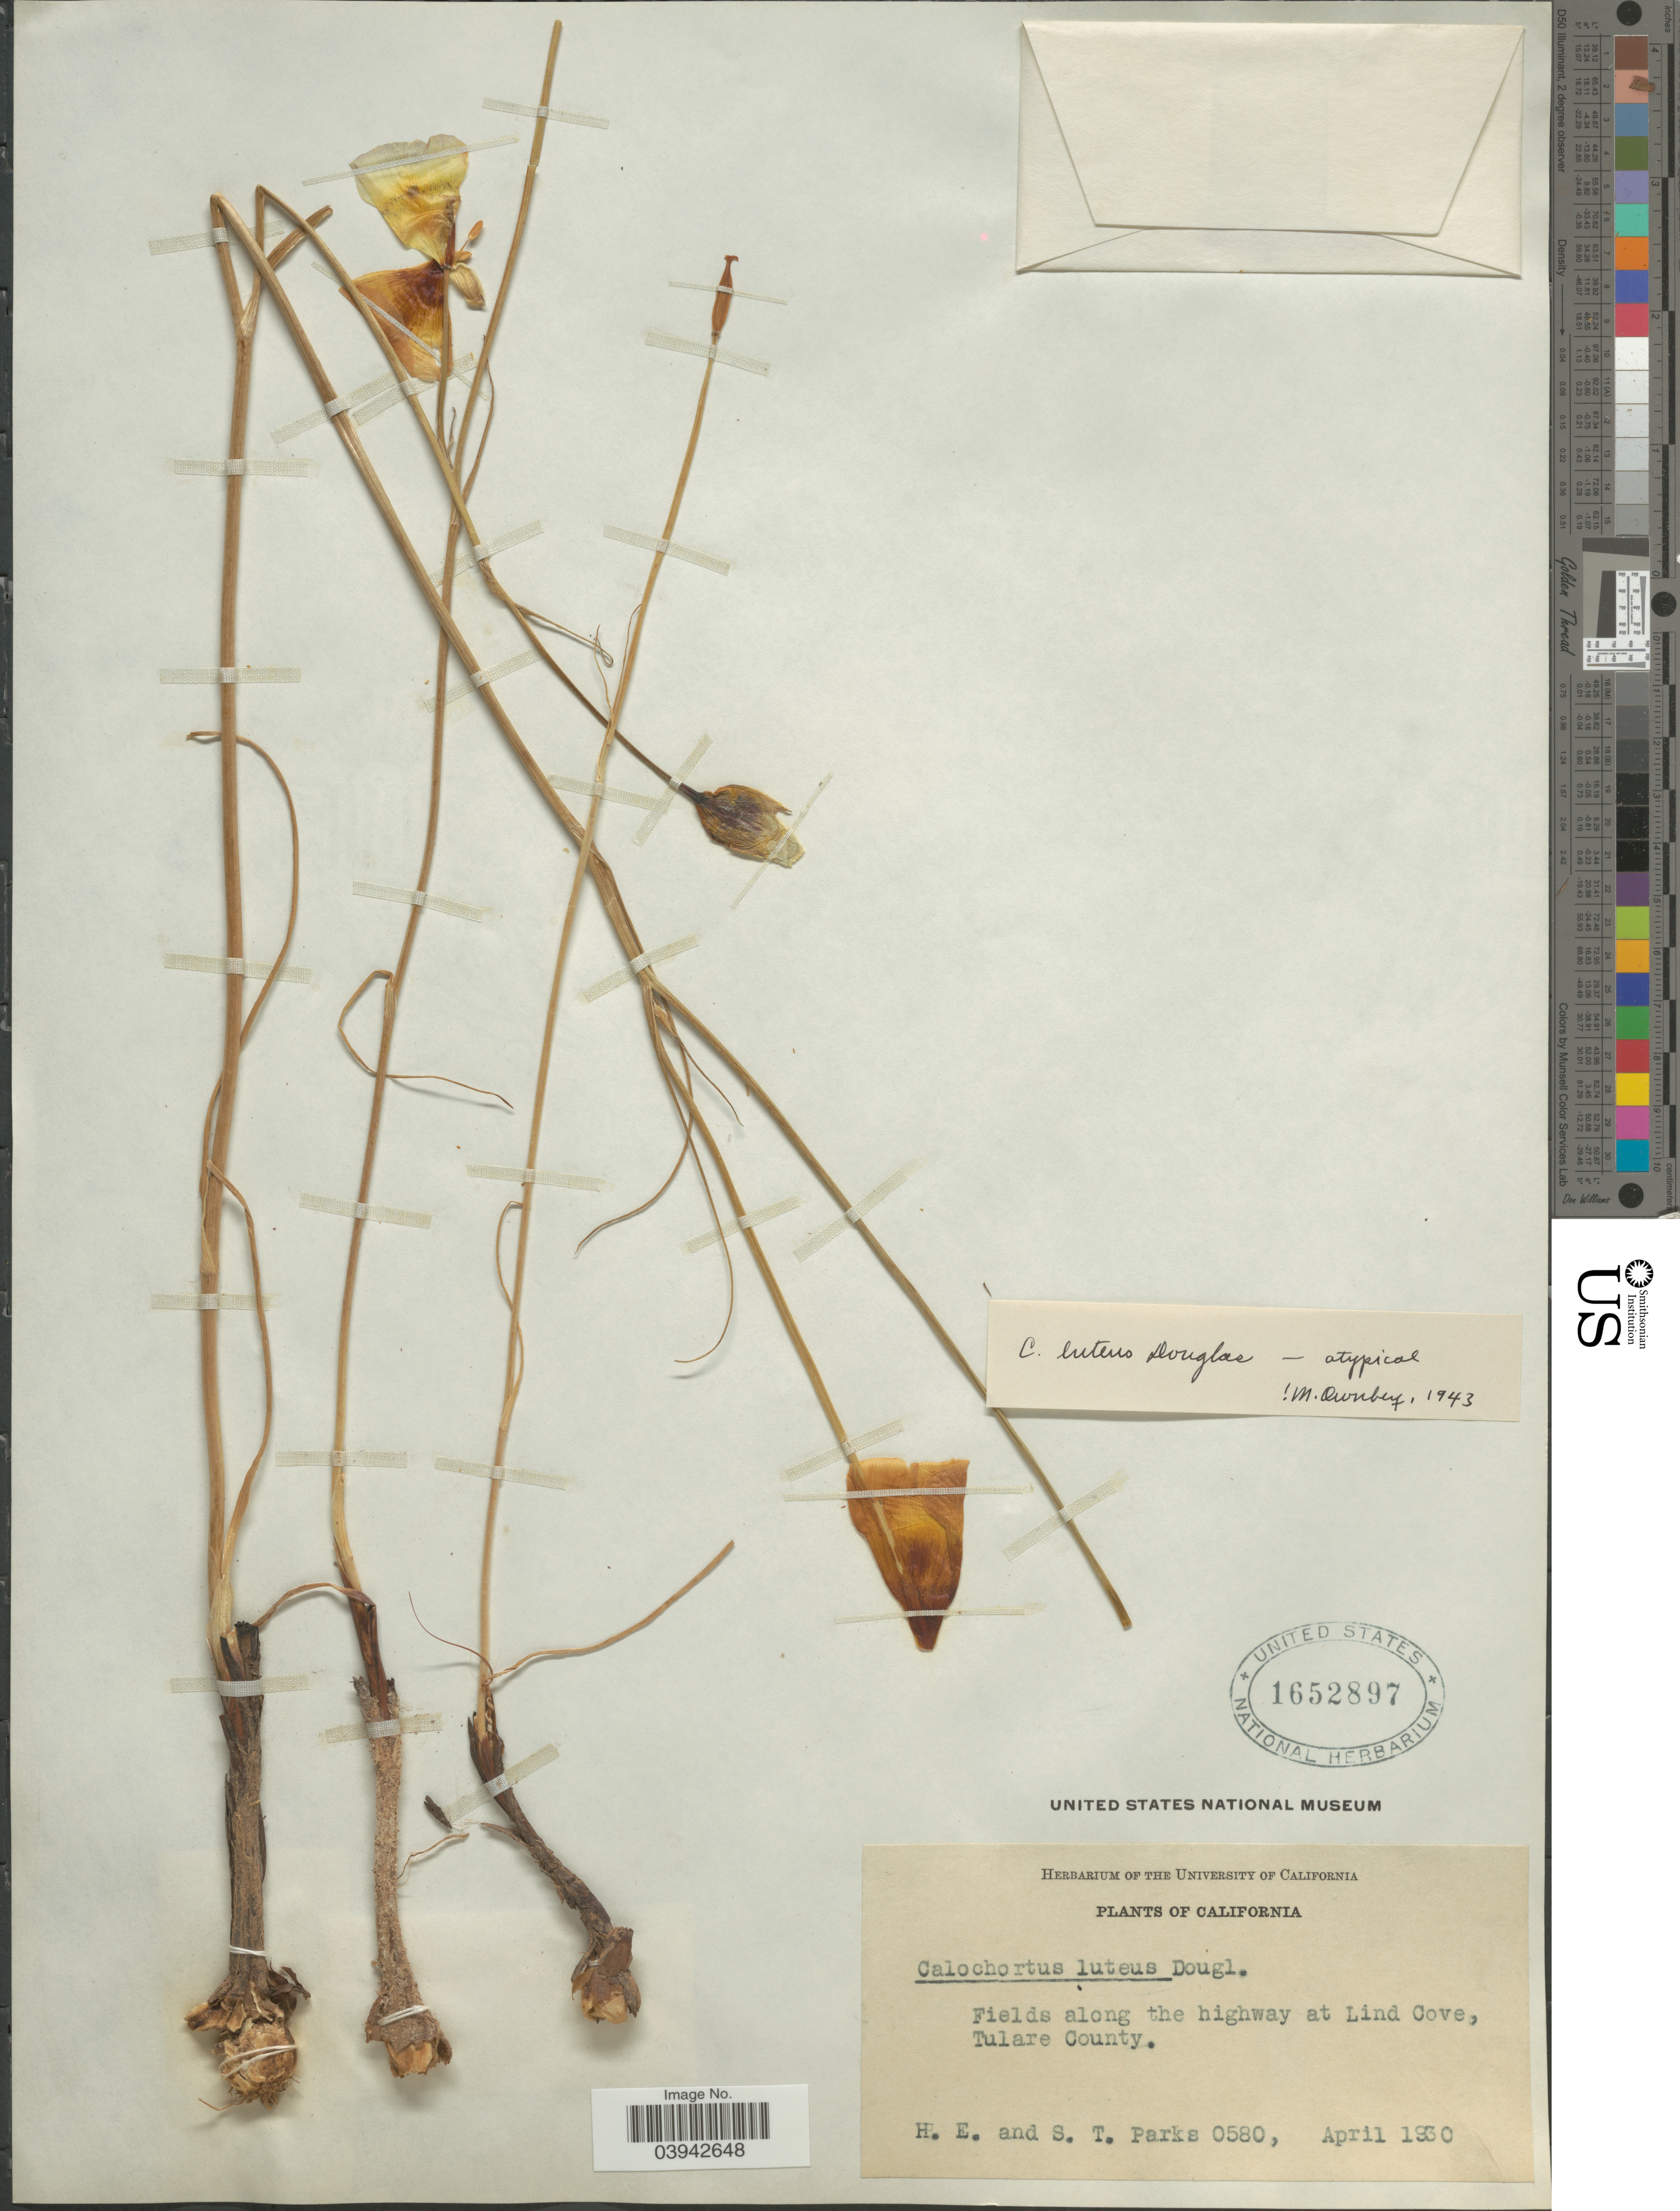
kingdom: Plantae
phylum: Tracheophyta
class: Liliopsida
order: Liliales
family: Liliaceae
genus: Calochortus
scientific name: Calochortus luteus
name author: Douglas ex Lindl.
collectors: H. E. Parks & S. Parks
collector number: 0580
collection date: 1930-04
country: United States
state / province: California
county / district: Tulare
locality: Fields along the highway at Lind Cove, Tulare County.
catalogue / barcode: US 1652897